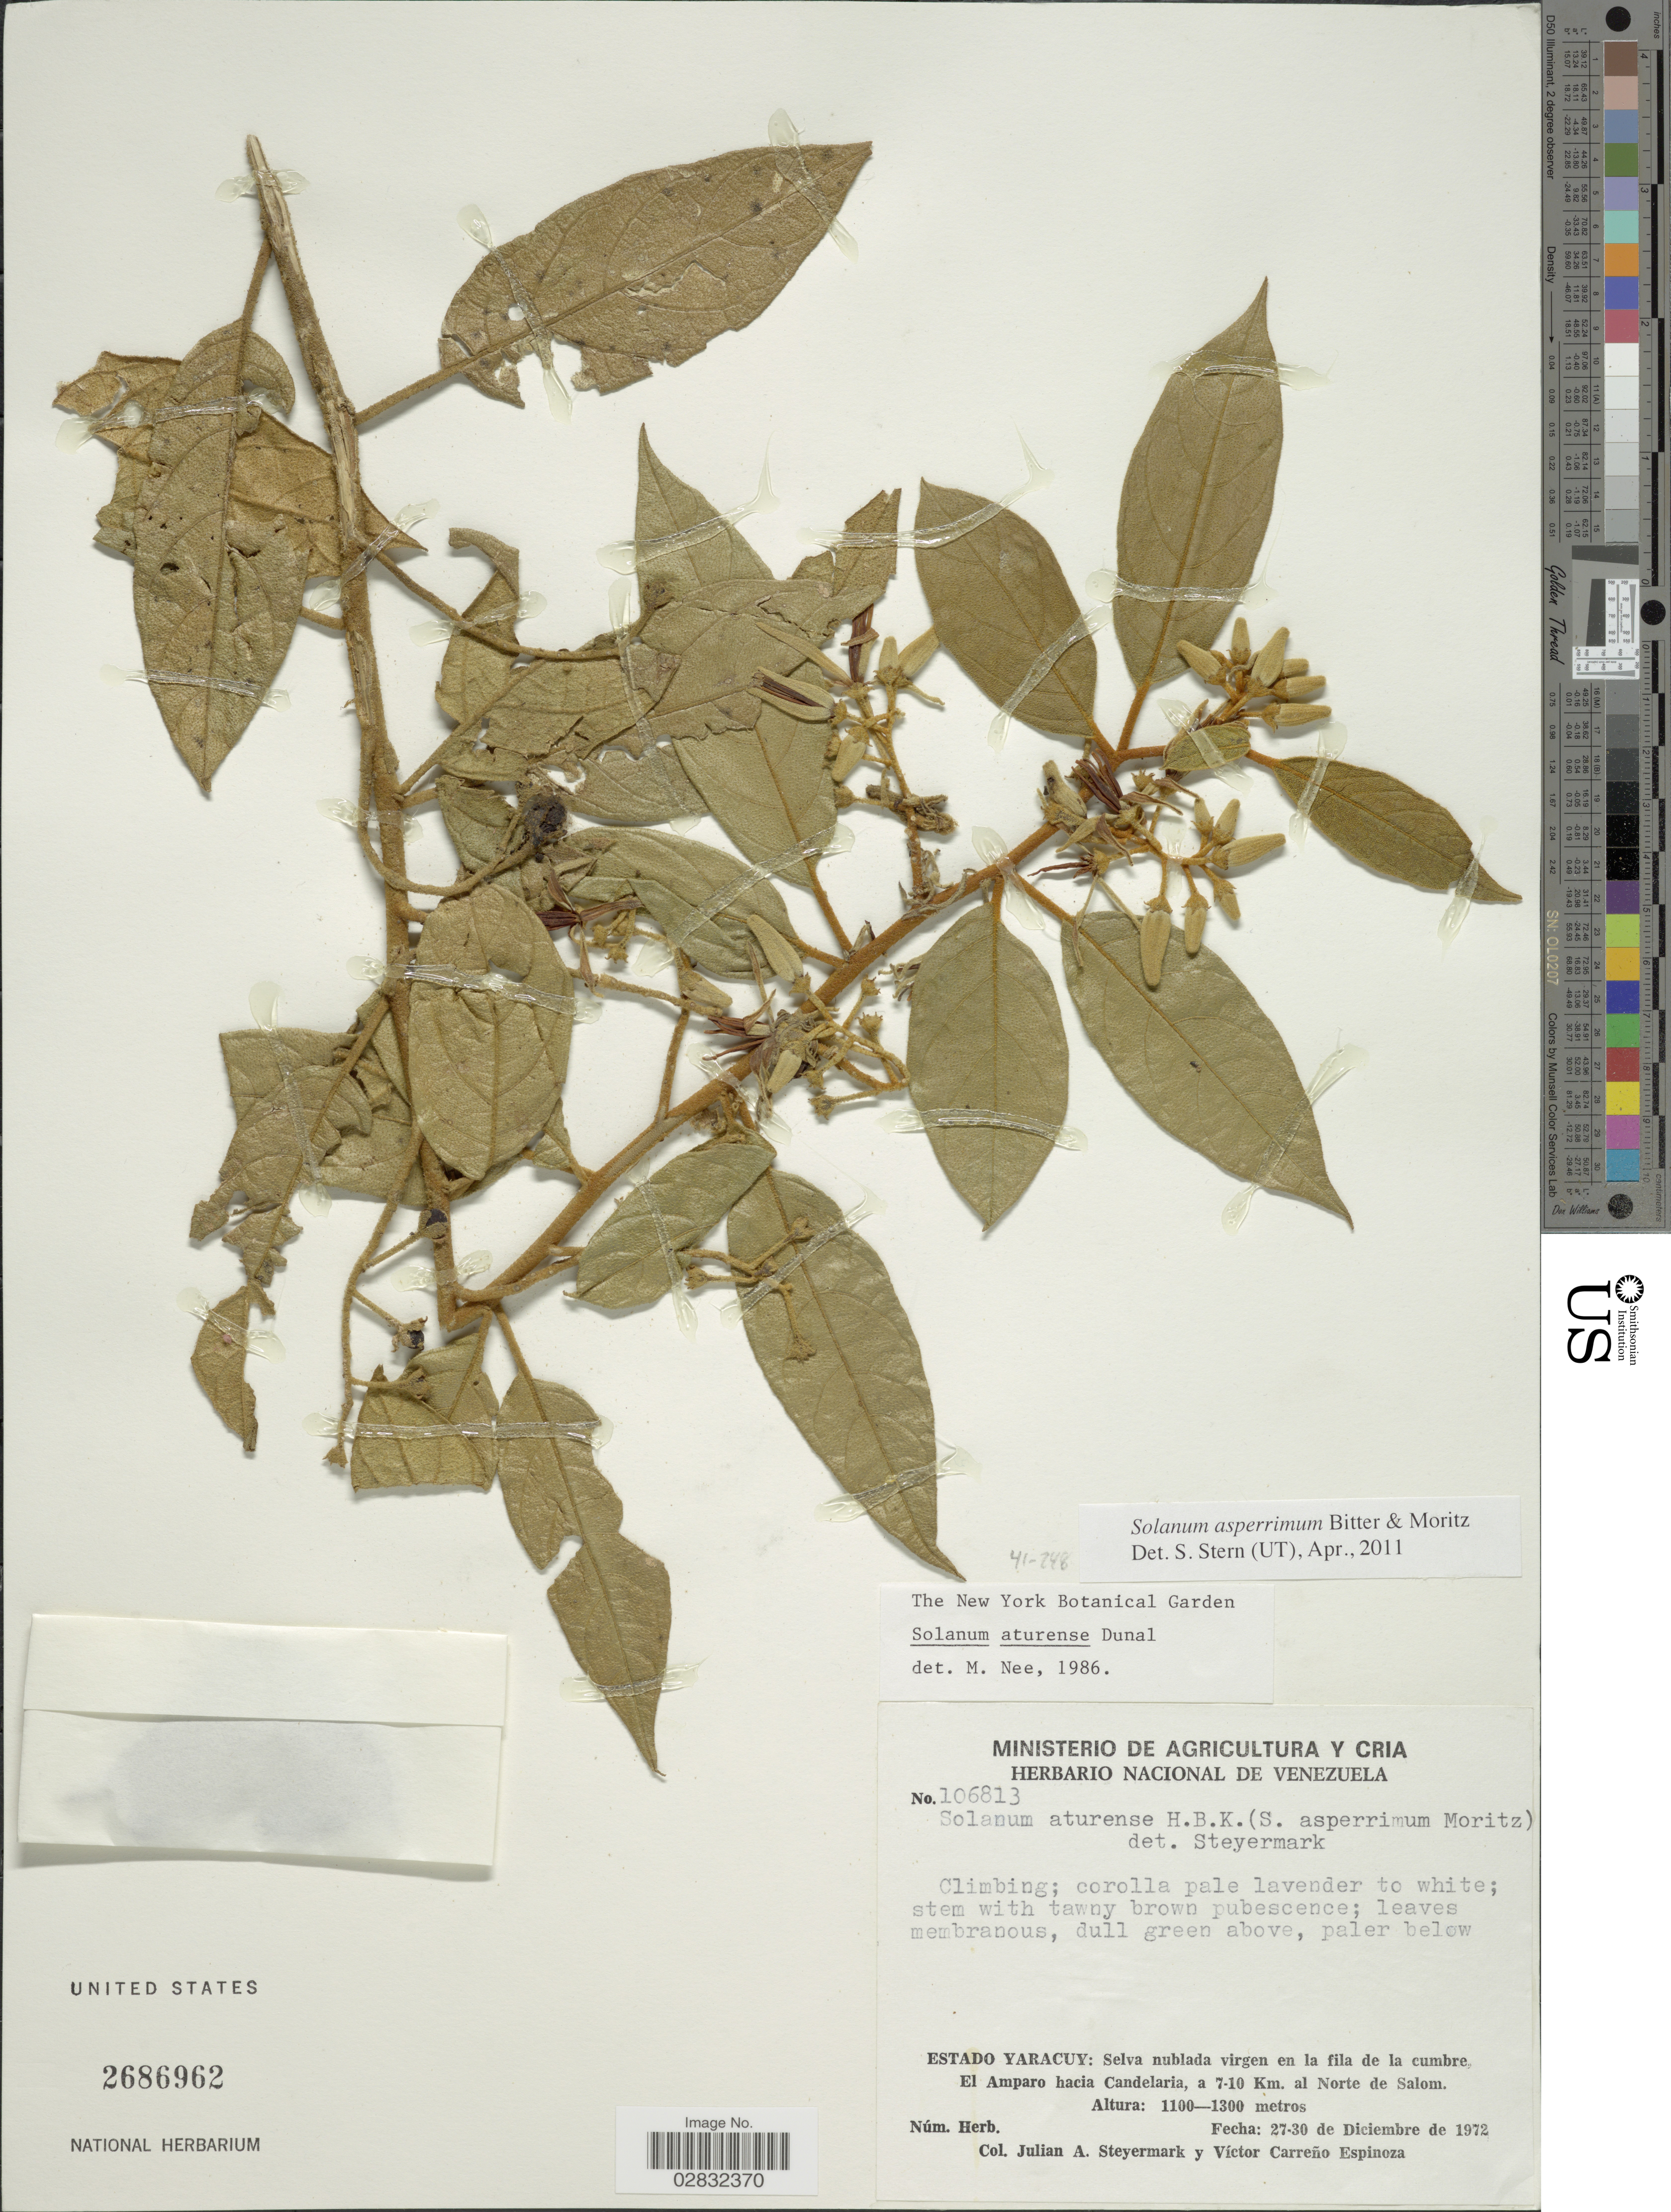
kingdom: Plantae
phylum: Tracheophyta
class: Magnoliopsida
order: Solanales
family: Solanaceae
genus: Solanum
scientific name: Solanum asperrimum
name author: Bitter & Moritz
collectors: J. Steyermark & V. Carreño E.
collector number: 106813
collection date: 1972-12-27/1972-12-30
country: Venezuela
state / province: Yaracuy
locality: Estado Yaracuy: Selva nublada virgen en la fila de la cumbre, El Amparo hacia Candelaria, a 7-10 Km. al Norte de Salom.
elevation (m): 1100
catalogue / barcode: US 2686962